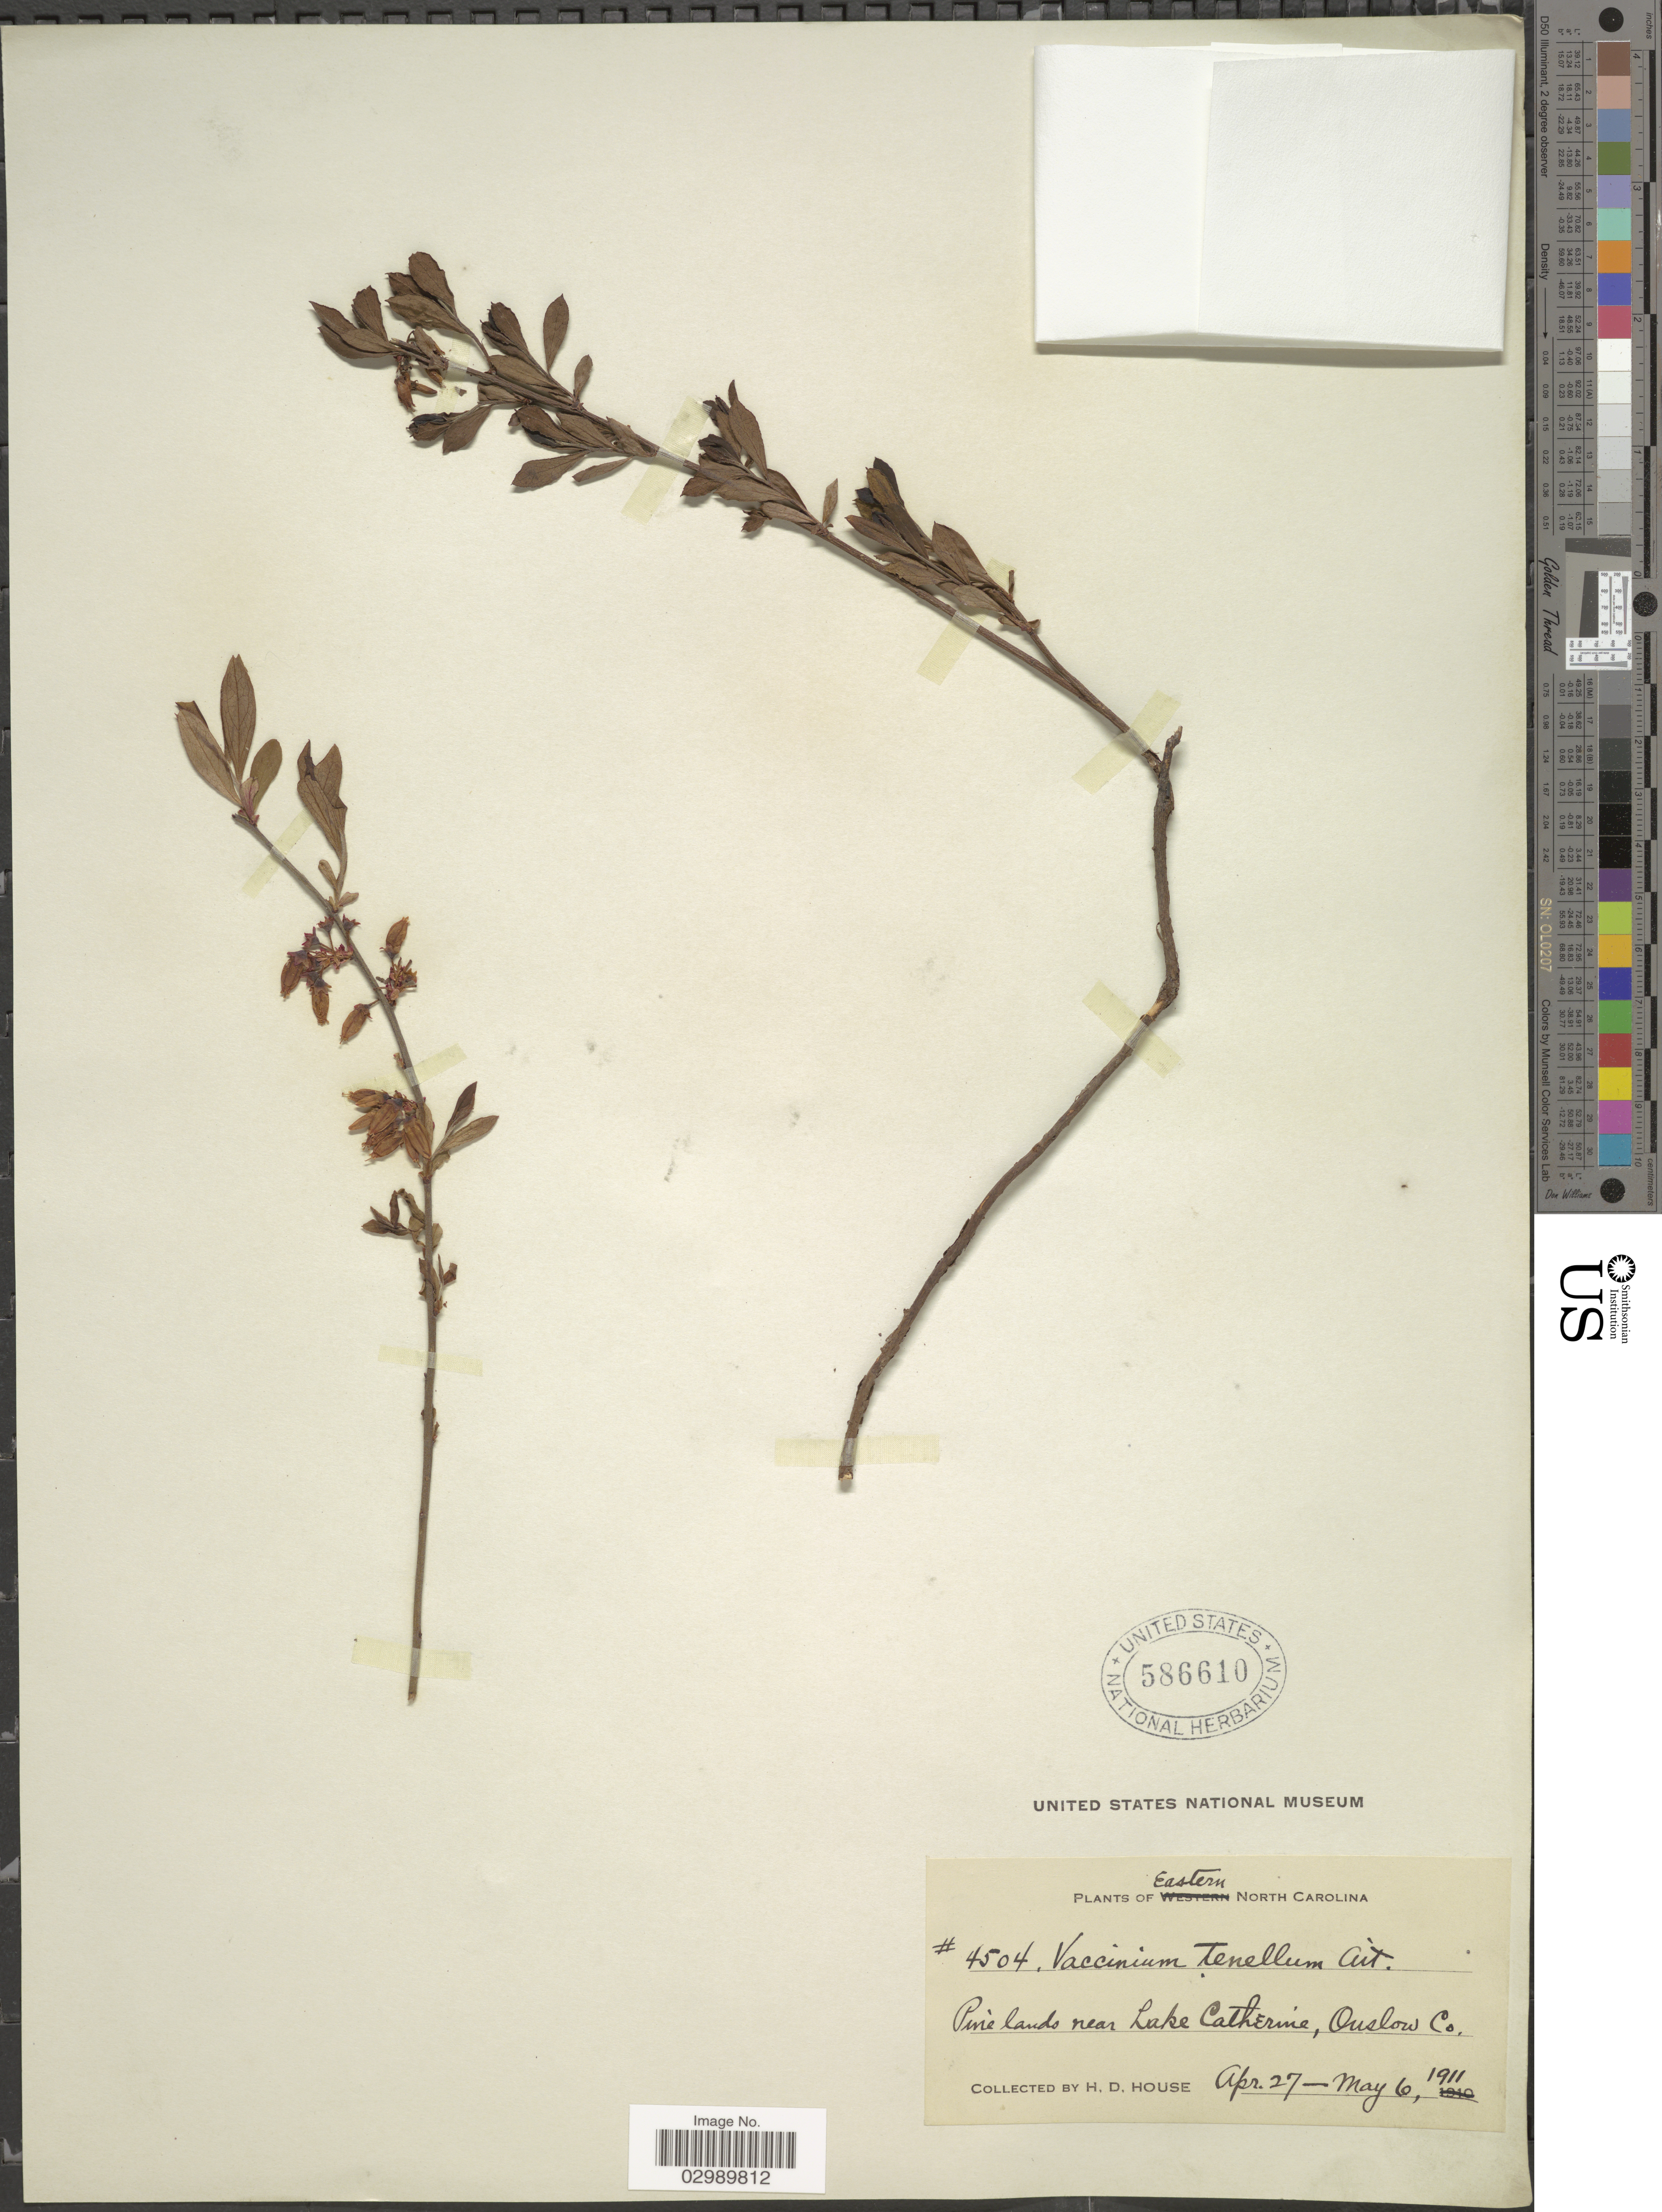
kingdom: Plantae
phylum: Tracheophyta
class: Magnoliopsida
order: Ericales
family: Ericaceae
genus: Vaccinium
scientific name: Vaccinium tenellum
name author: Aiton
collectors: H. D. House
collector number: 4504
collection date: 1911-04-27/1911-05-06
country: United States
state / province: North Carolina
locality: Eastern North Carolina. Near Lake Catherine, Onslow Co.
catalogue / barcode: US 586610